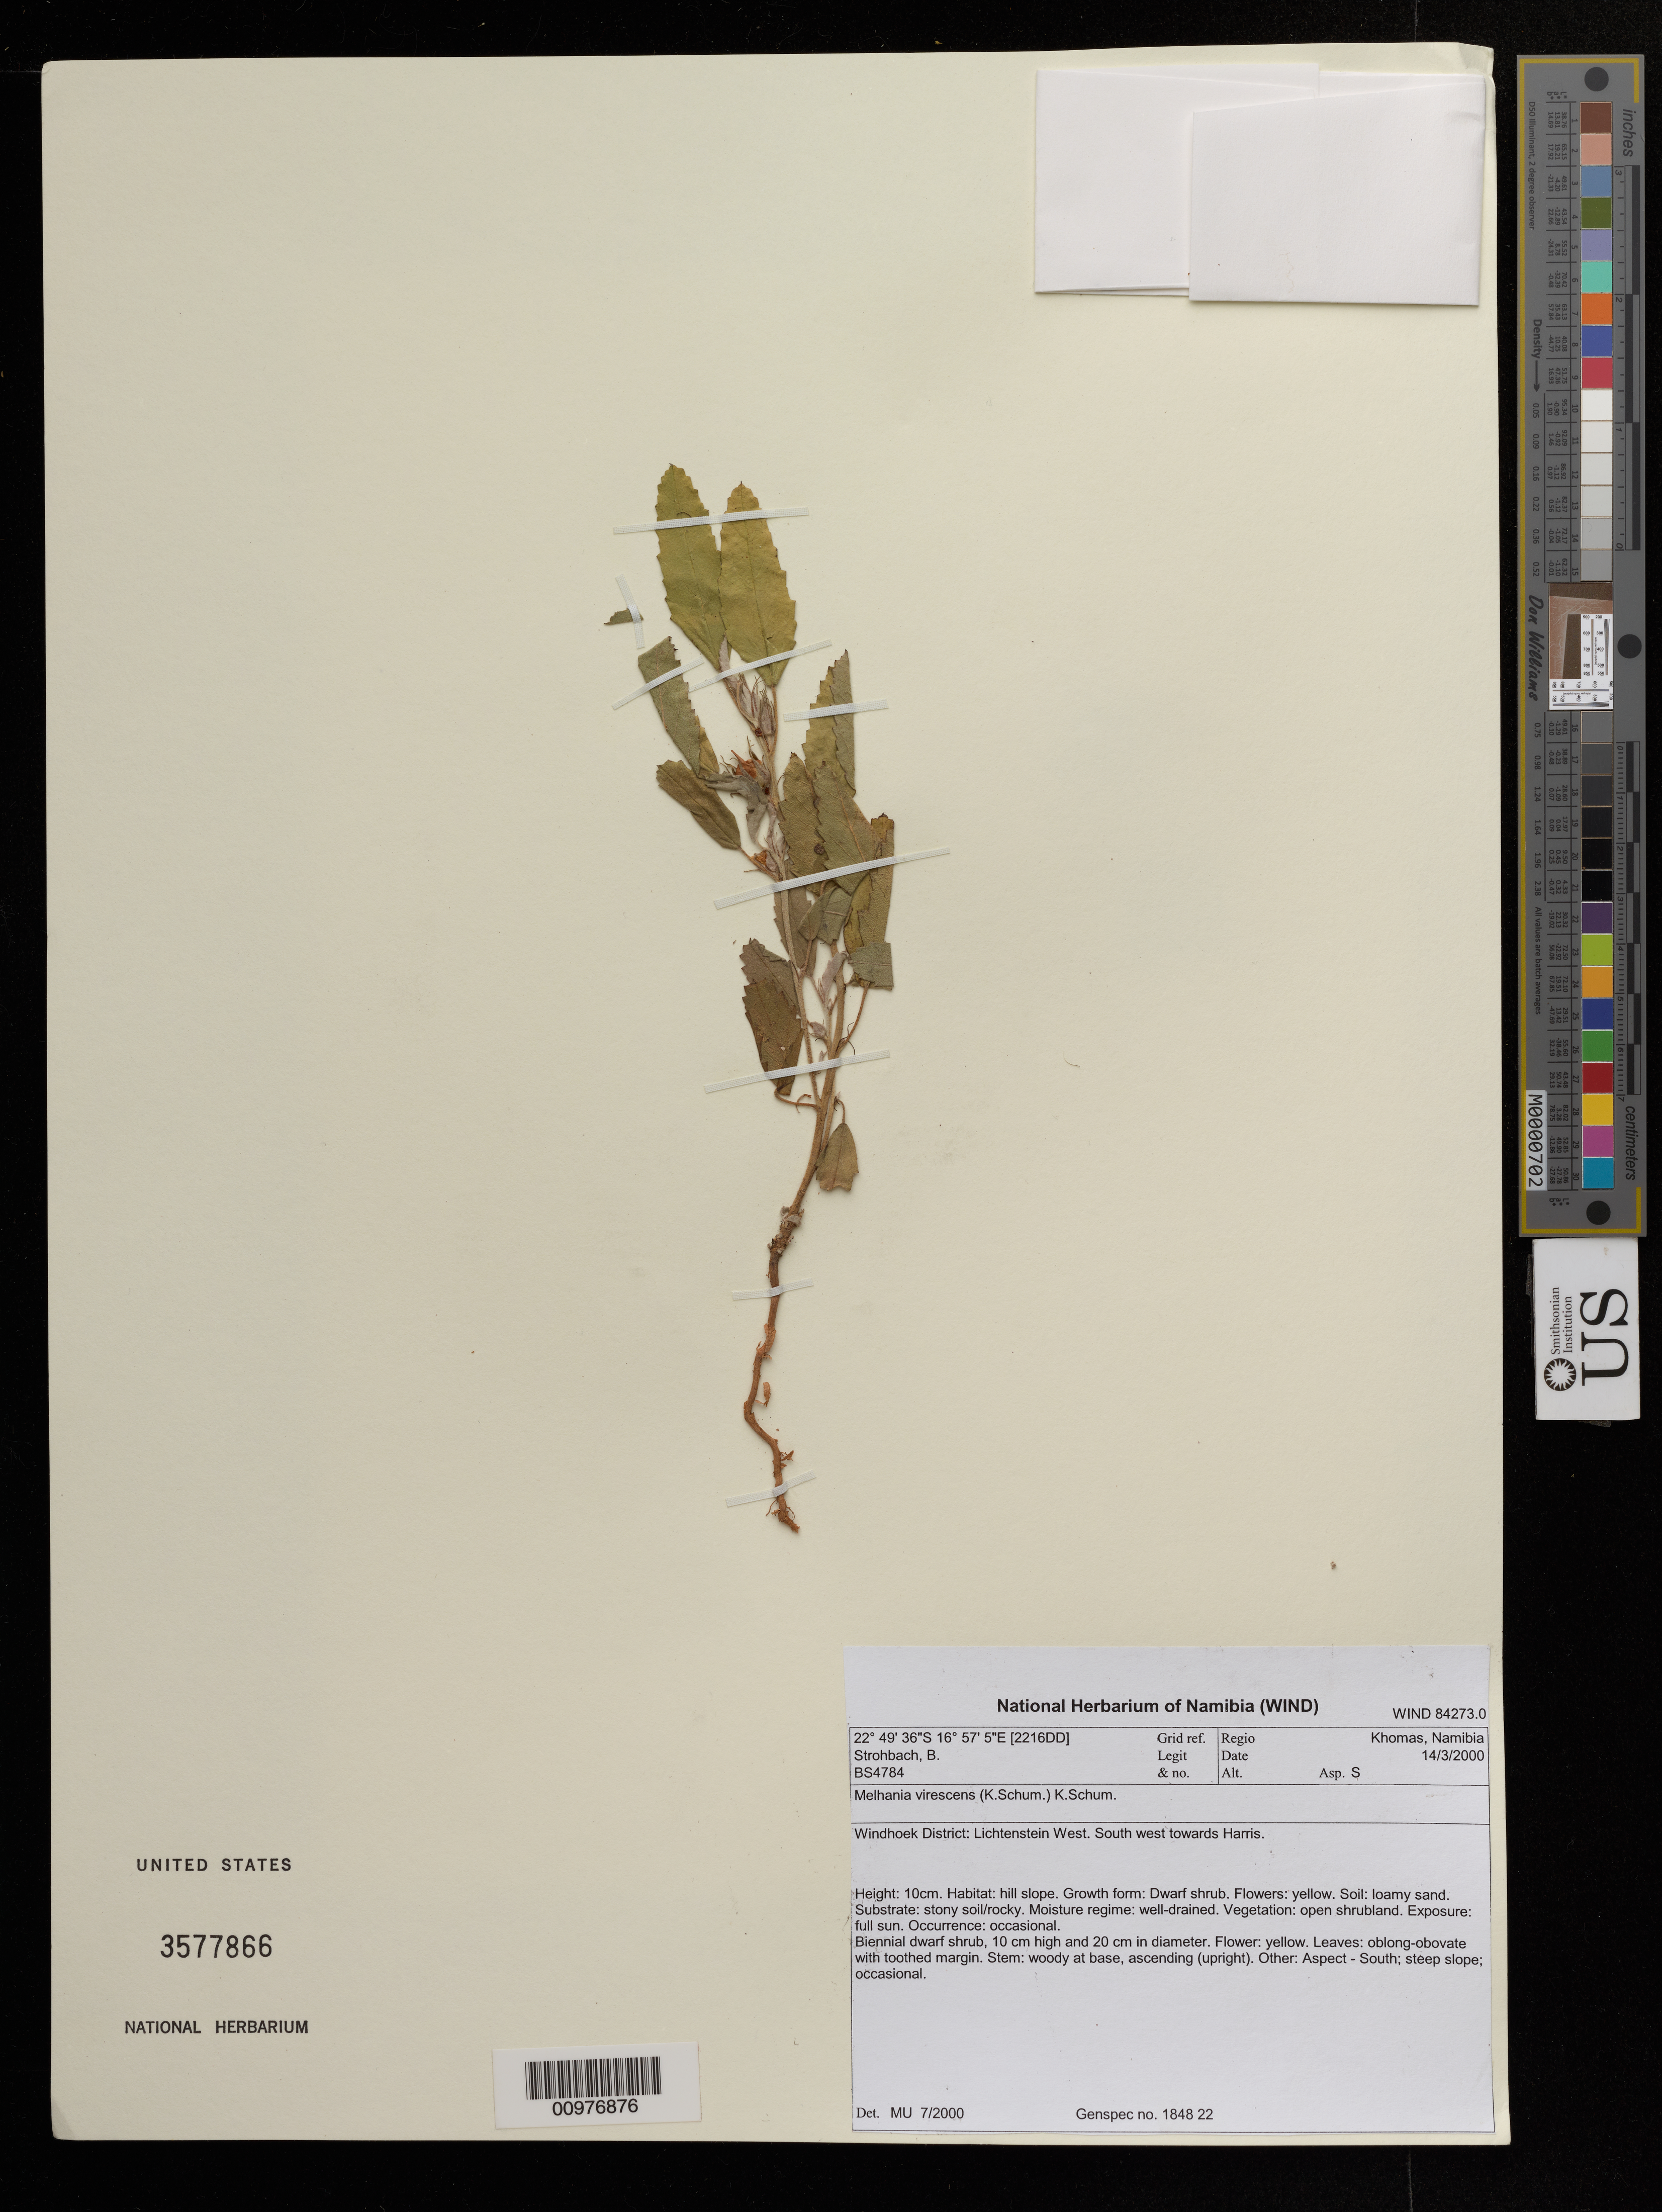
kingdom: Plantae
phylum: Tracheophyta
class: Magnoliopsida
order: Malvales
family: Malvaceae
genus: Melhania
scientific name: Melhania virescens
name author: K. Schum.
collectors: B. Strohbach et al.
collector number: BS4787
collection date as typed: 14/3/2000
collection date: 2000-03-14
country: Namibia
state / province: Khomas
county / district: Windhoek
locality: Lichtenstein West. South west towards Harris.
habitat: loamy sand; stony soil/rocky; open shrubland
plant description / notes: on a hill slope. occasional. full sun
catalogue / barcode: US 3577866